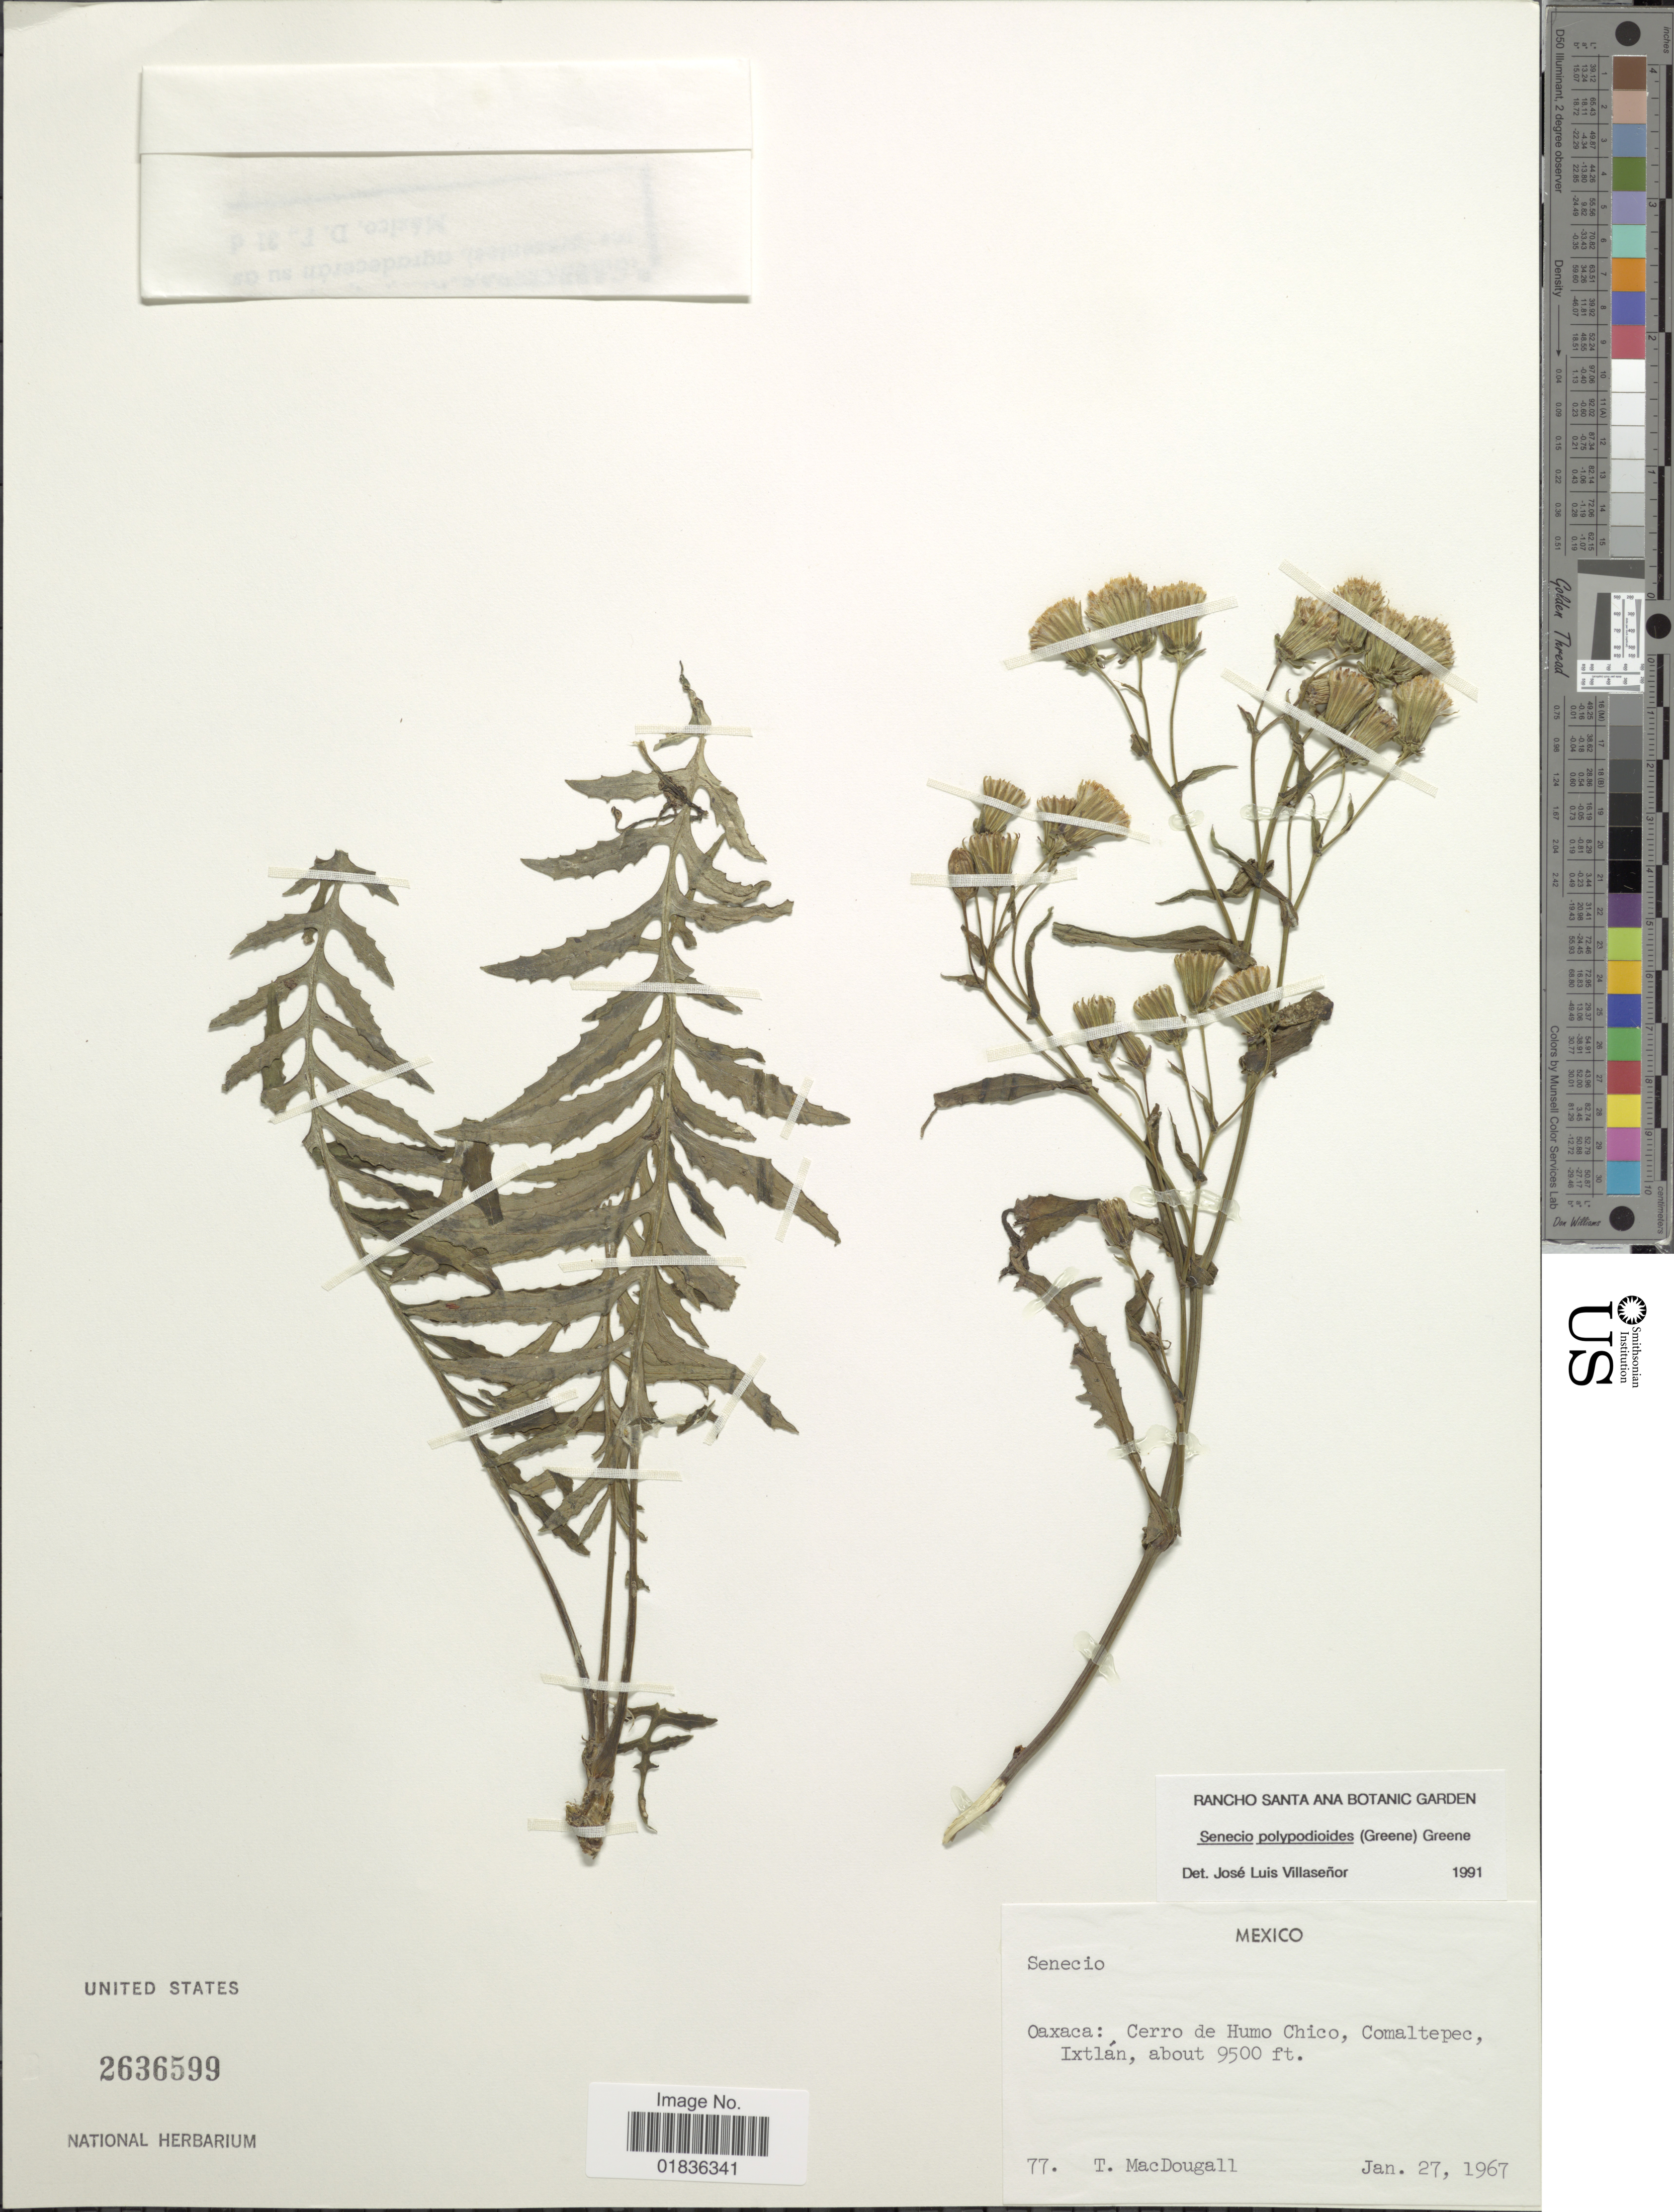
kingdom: Plantae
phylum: Tracheophyta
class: Magnoliopsida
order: Asterales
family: Asteraceae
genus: Senecio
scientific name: Senecio polypodioides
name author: (Greene) Greene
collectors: T. B. MacDougall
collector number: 77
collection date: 1967-01-27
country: Mexico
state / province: Oaxaca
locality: Cerro de Humo Chico, Comaltepec, Ixtlam.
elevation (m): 2896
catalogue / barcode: US 2636599